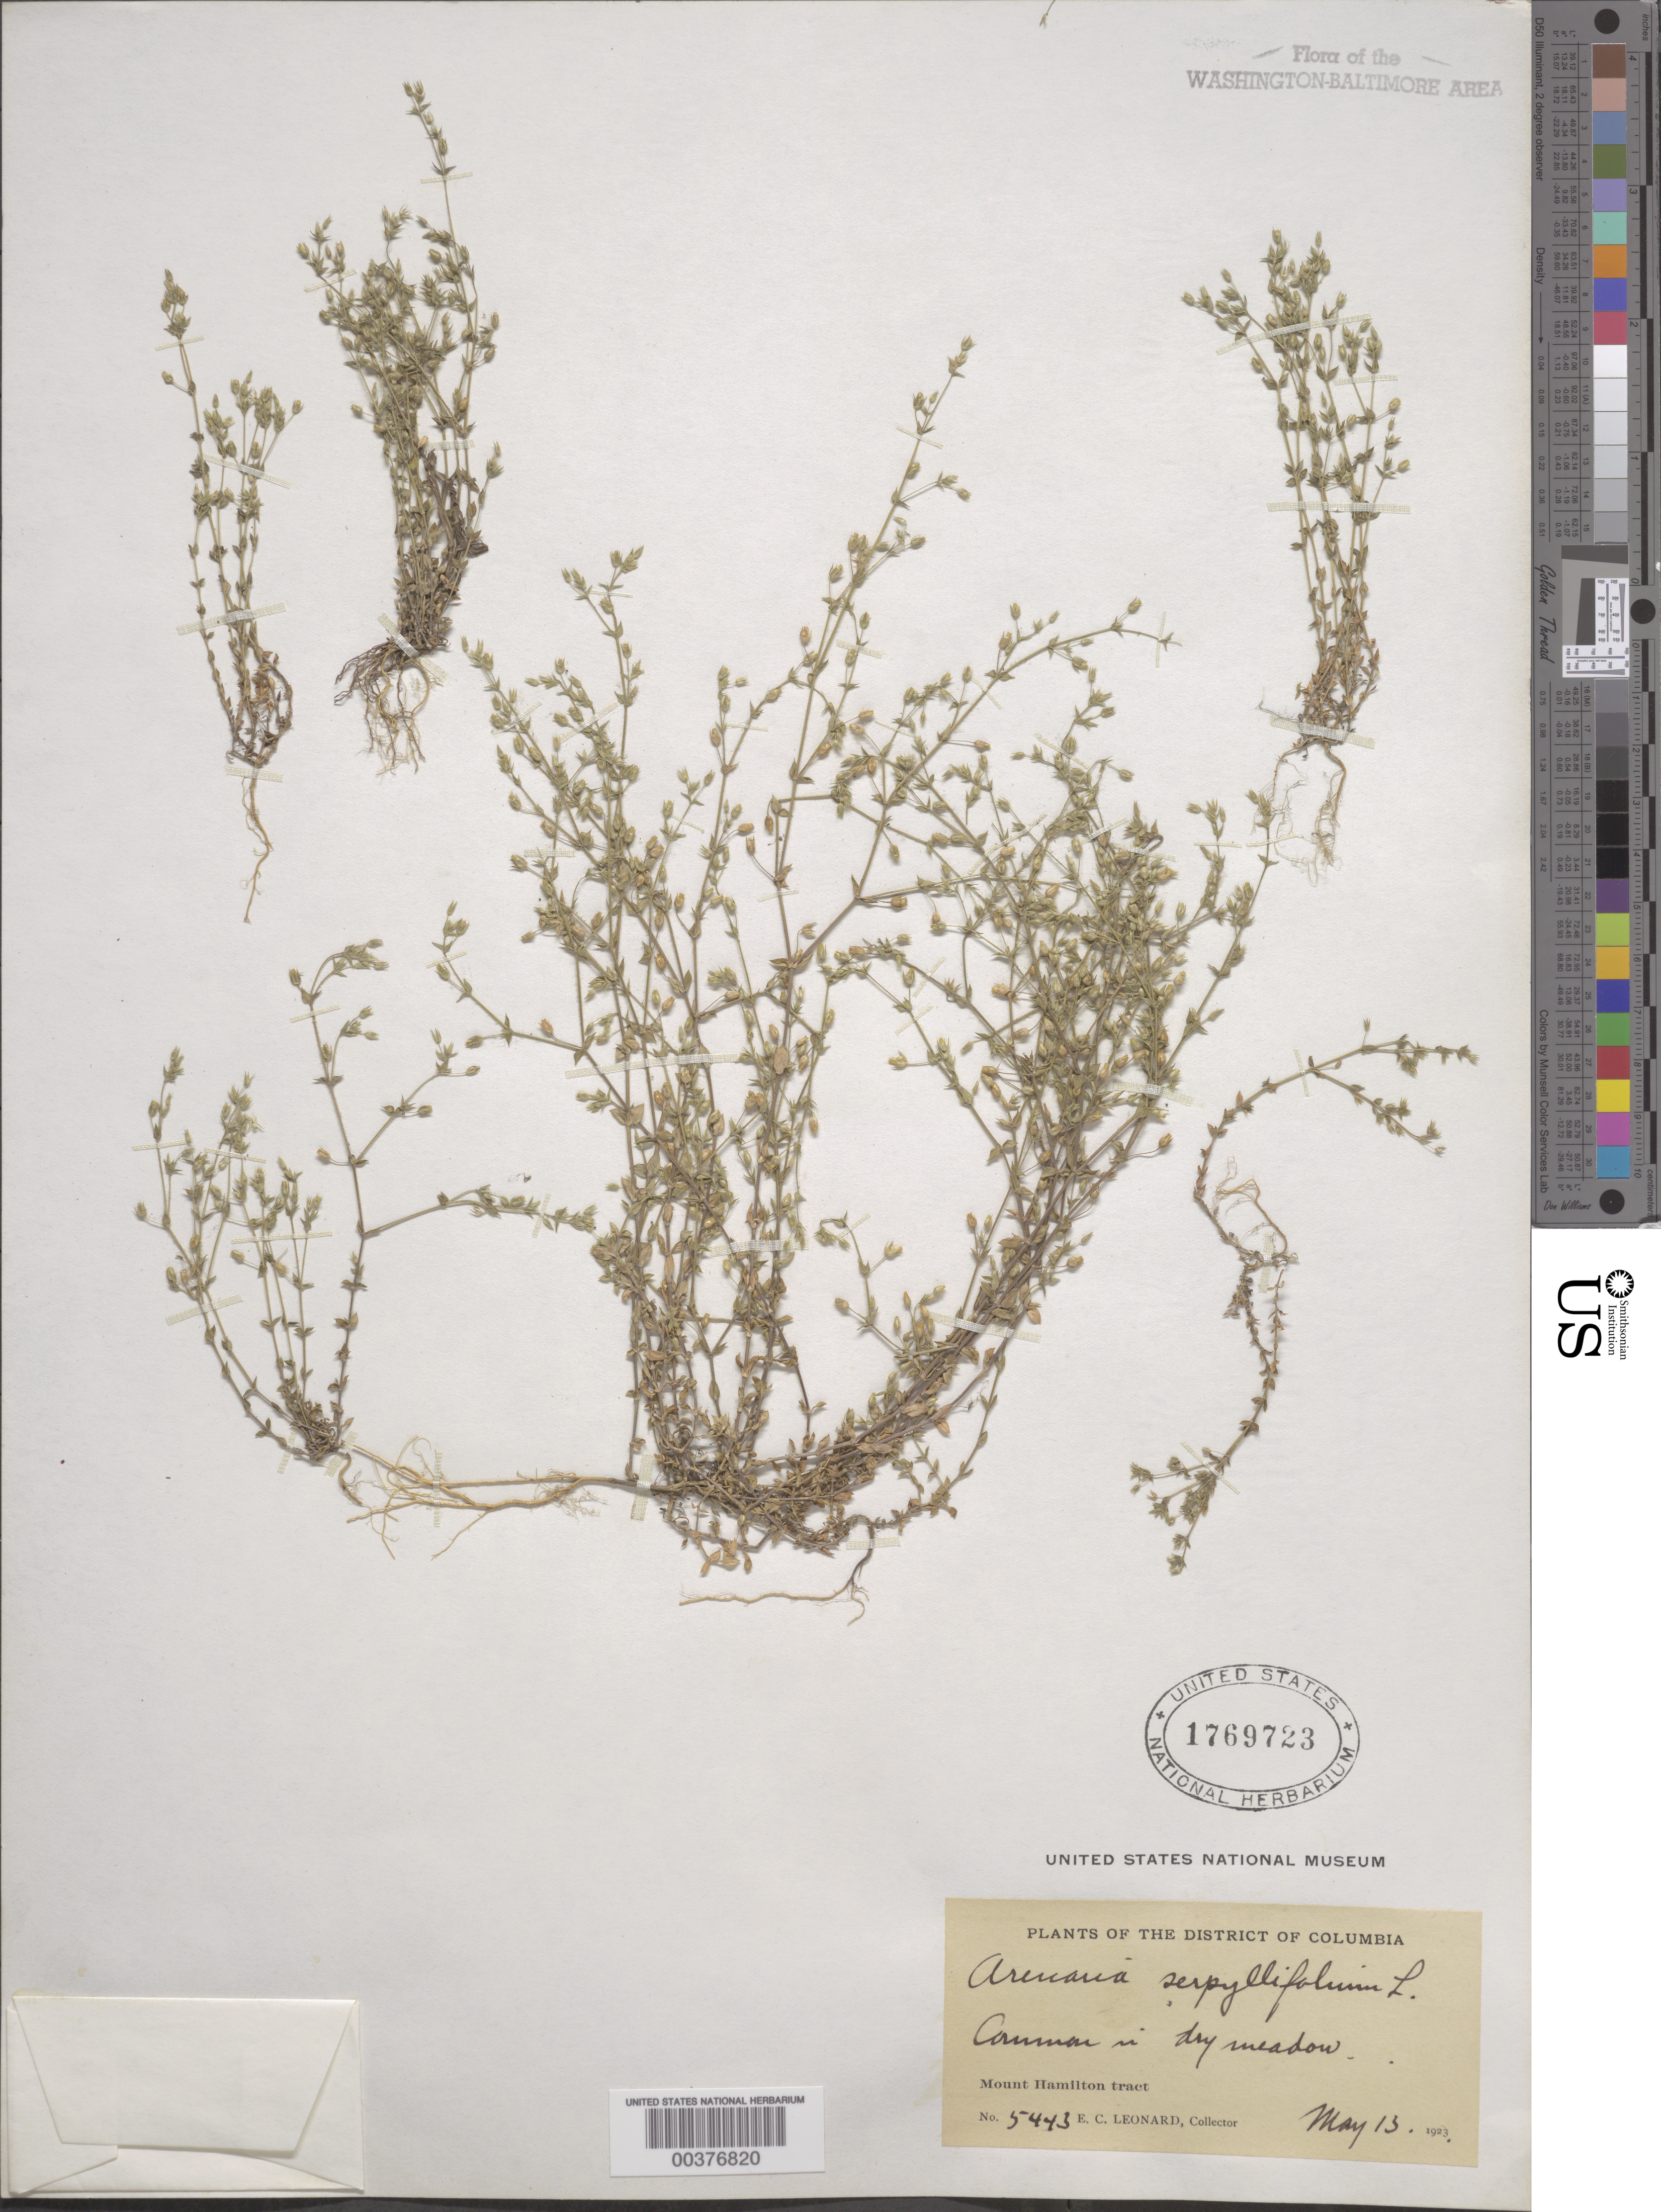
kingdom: Plantae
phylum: Tracheophyta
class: Magnoliopsida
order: Caryophyllales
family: Caryophyllaceae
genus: Arenaria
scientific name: Arenaria serpyllifolia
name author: L.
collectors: E. C. Leonard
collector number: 5443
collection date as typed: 13 May 1923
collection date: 1923-05-13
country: United States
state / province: District of Columbia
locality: Mount Hamilton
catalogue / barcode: US 1769723